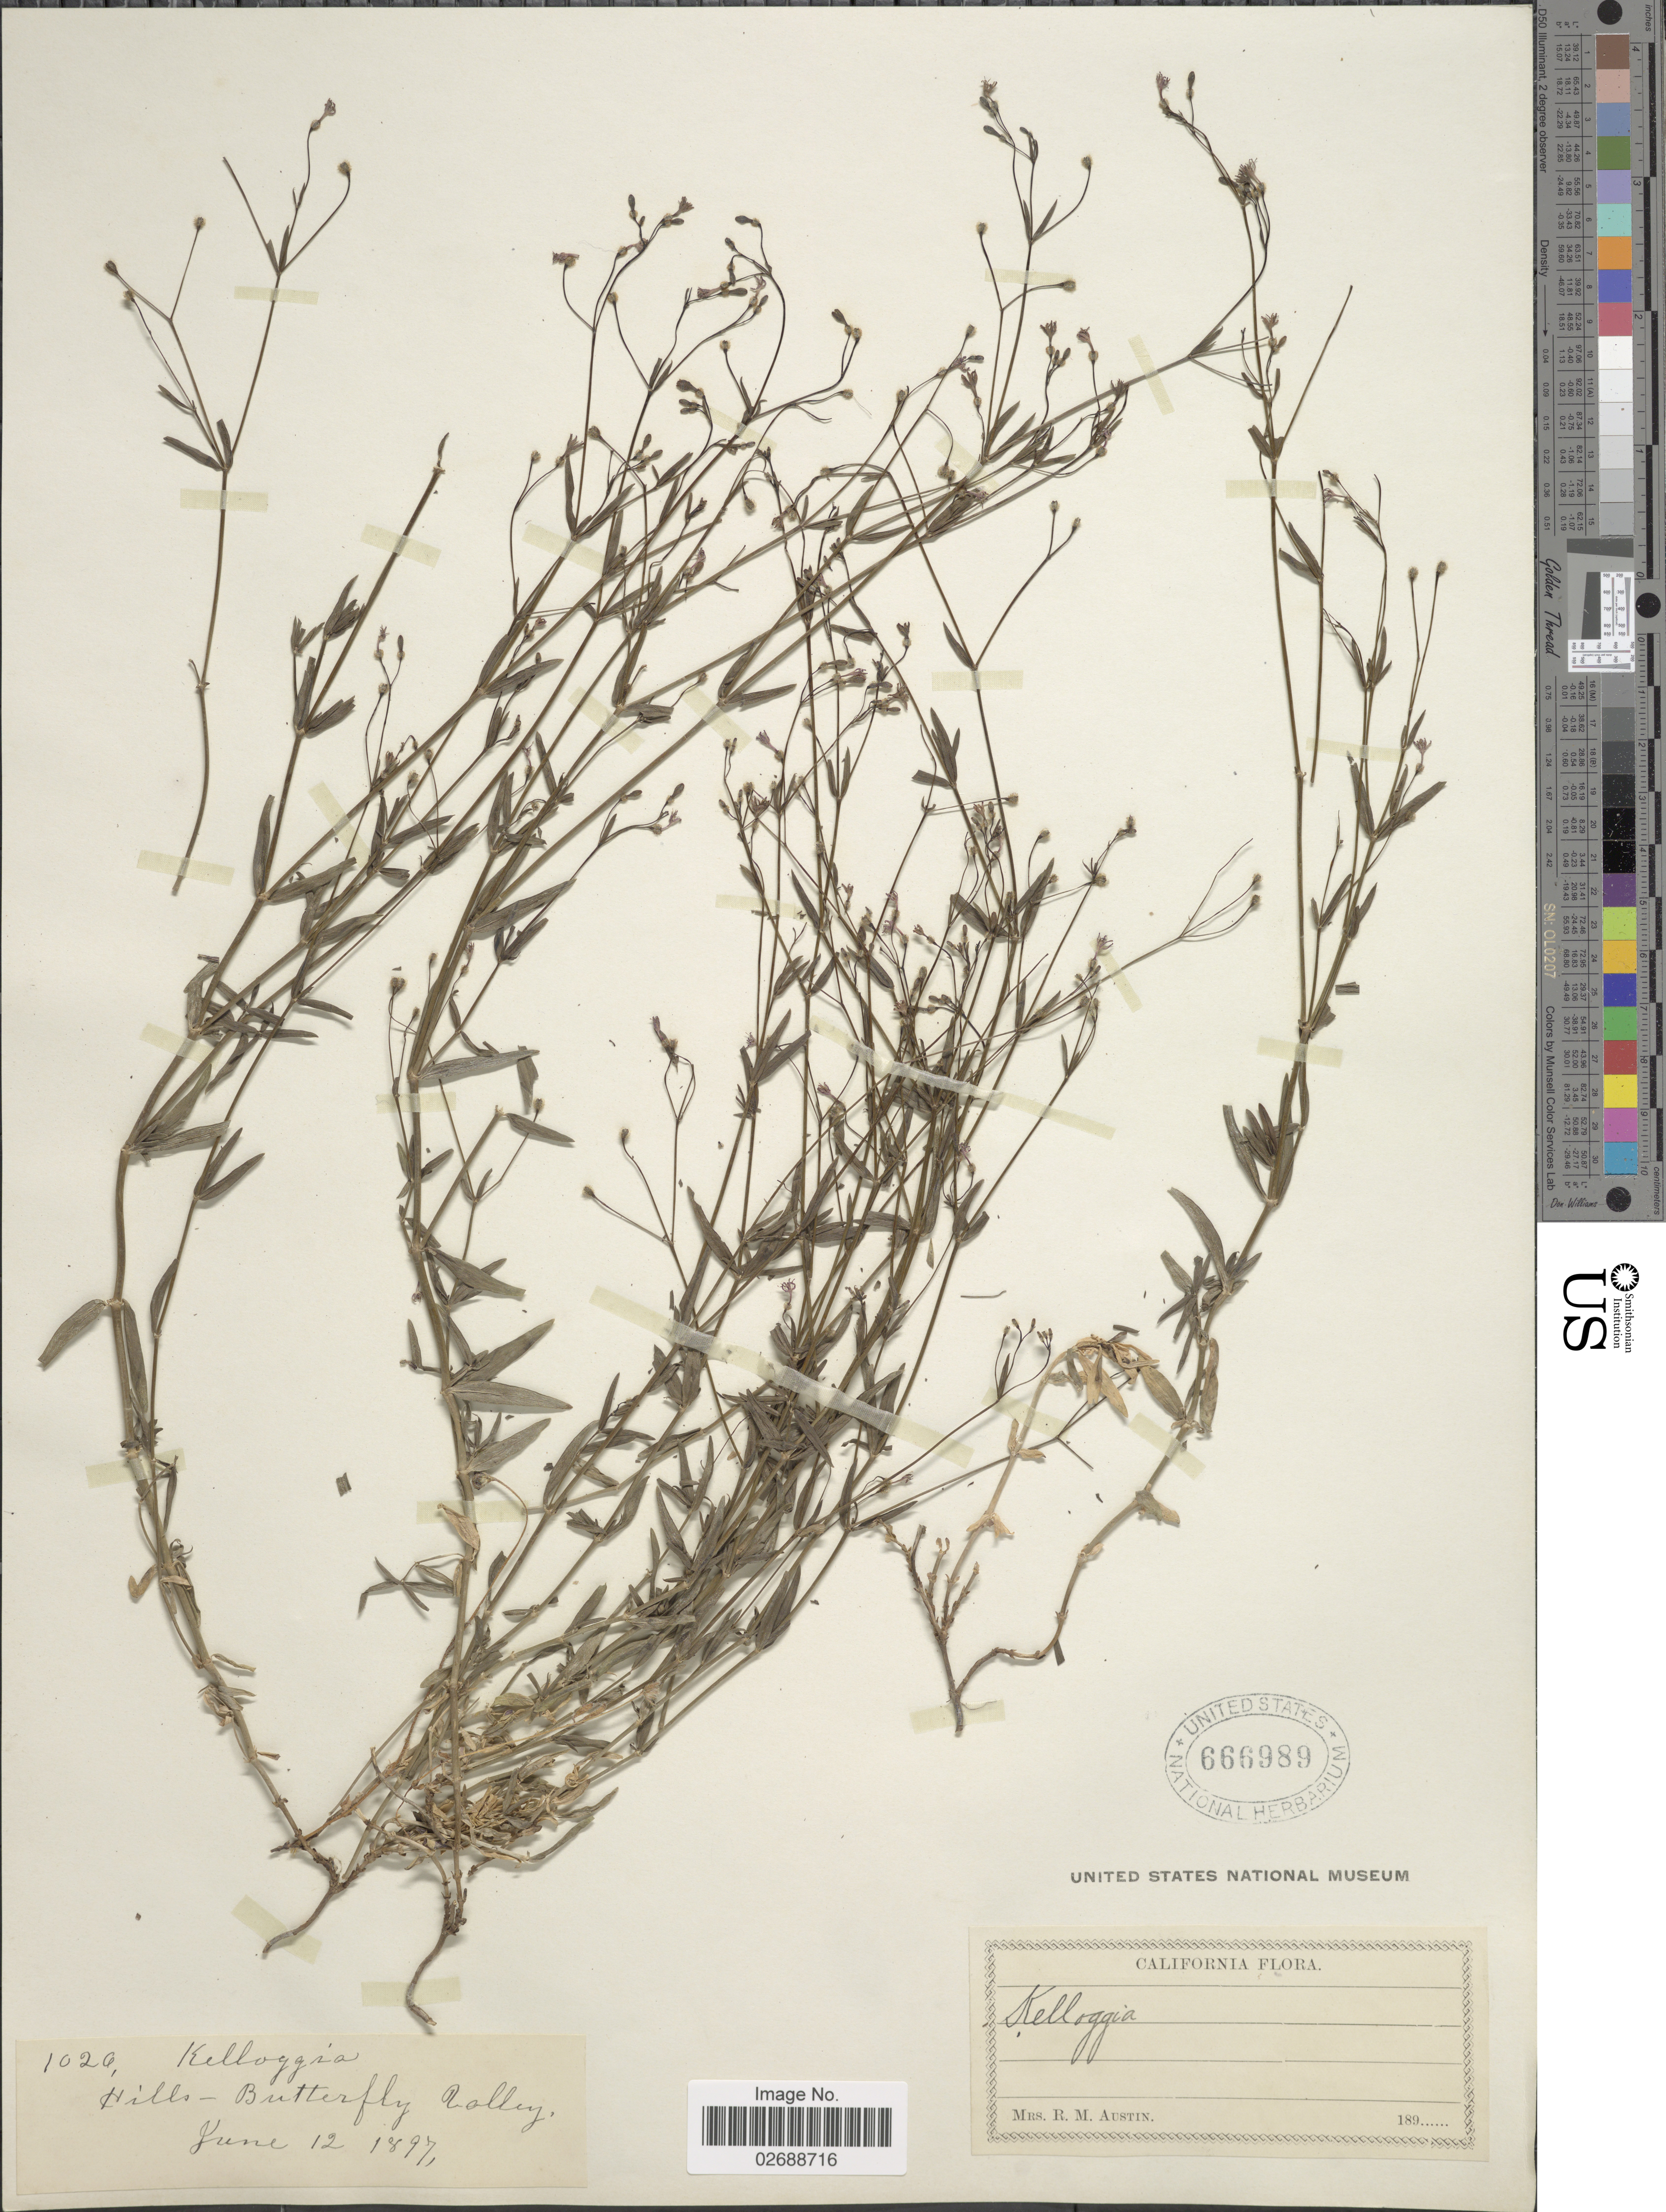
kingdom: Plantae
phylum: Tracheophyta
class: Magnoliopsida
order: Gentianales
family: Rubiaceae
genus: Kelloggia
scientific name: Kelloggia galioides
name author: Torr.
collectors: R. Austin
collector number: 1026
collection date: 1897-06-12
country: United States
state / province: California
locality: Hills - Butterfly Valley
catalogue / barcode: US 666989